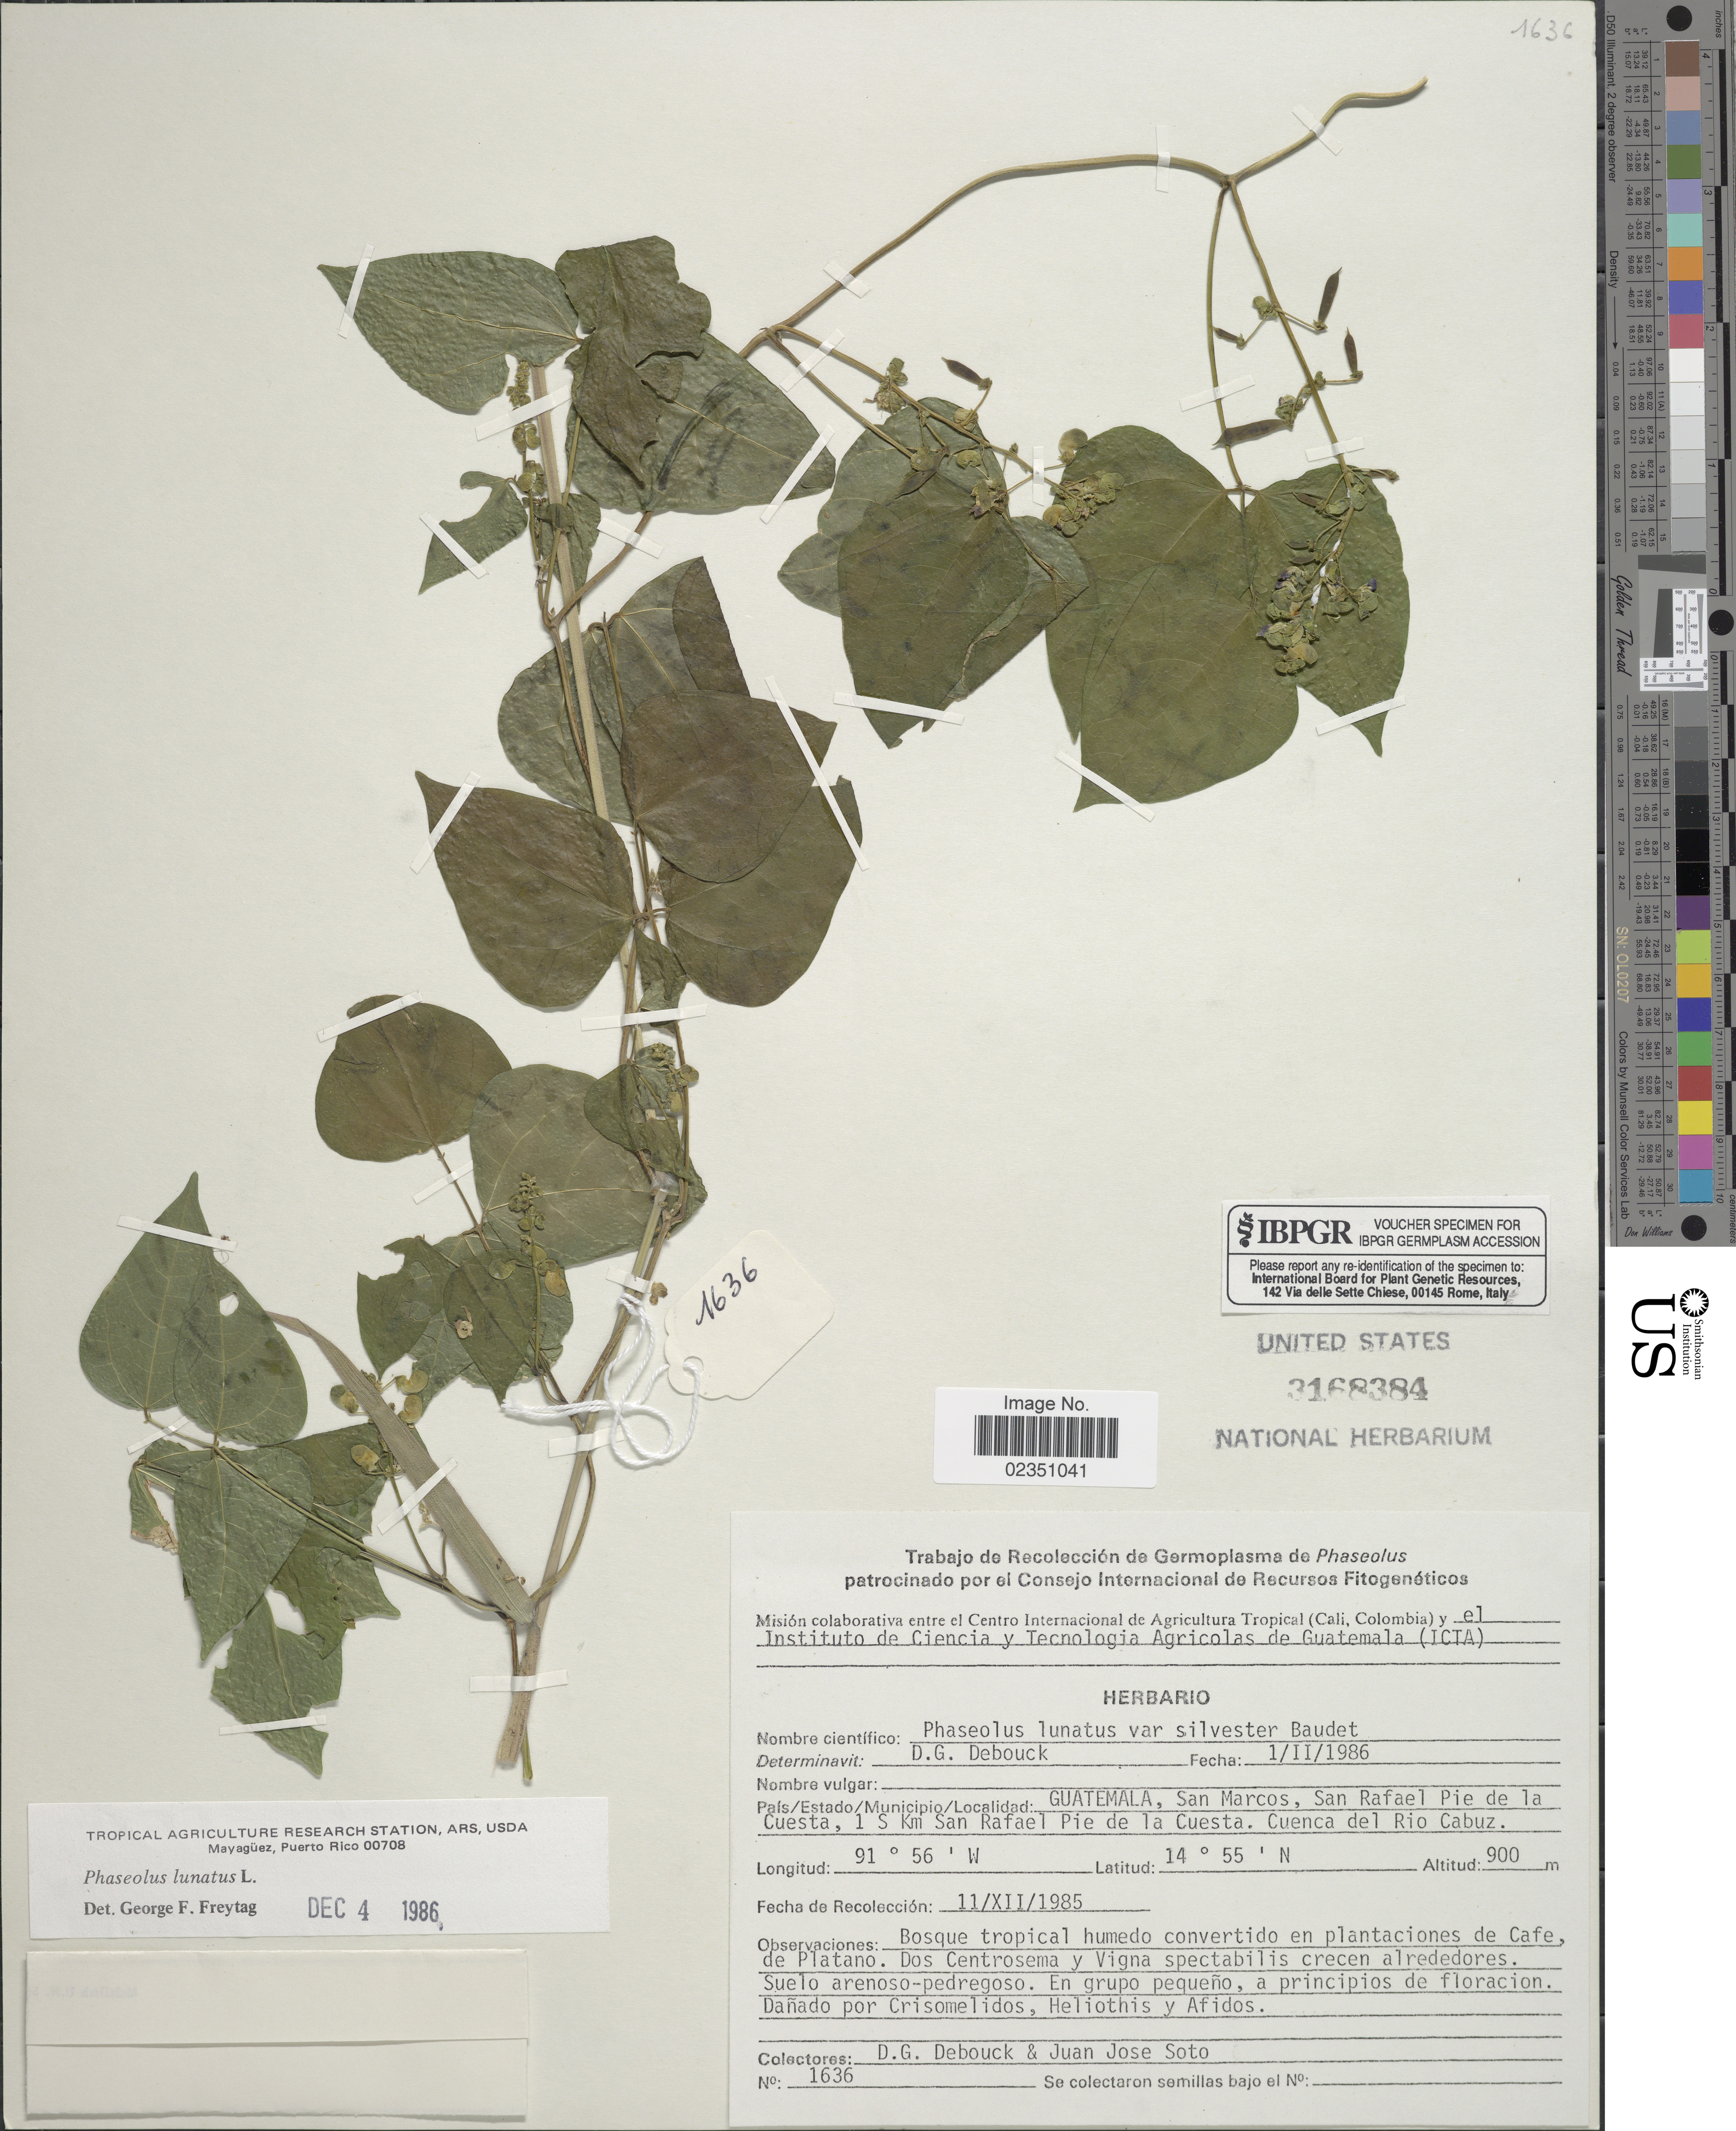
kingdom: Plantae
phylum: Tracheophyta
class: Magnoliopsida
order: Fabales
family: Fabaceae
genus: Phaseolus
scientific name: Phaseolus lunatus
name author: L.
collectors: D. Debouck & J. Soto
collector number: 1636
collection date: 1985-12-11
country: Guatemala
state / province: San Marcos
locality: San Rafael Pie de la Cuesta, 1 S Km San Rafael de la Cuesta. Cuenca del Rio Cabuz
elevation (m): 900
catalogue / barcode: US 3168384